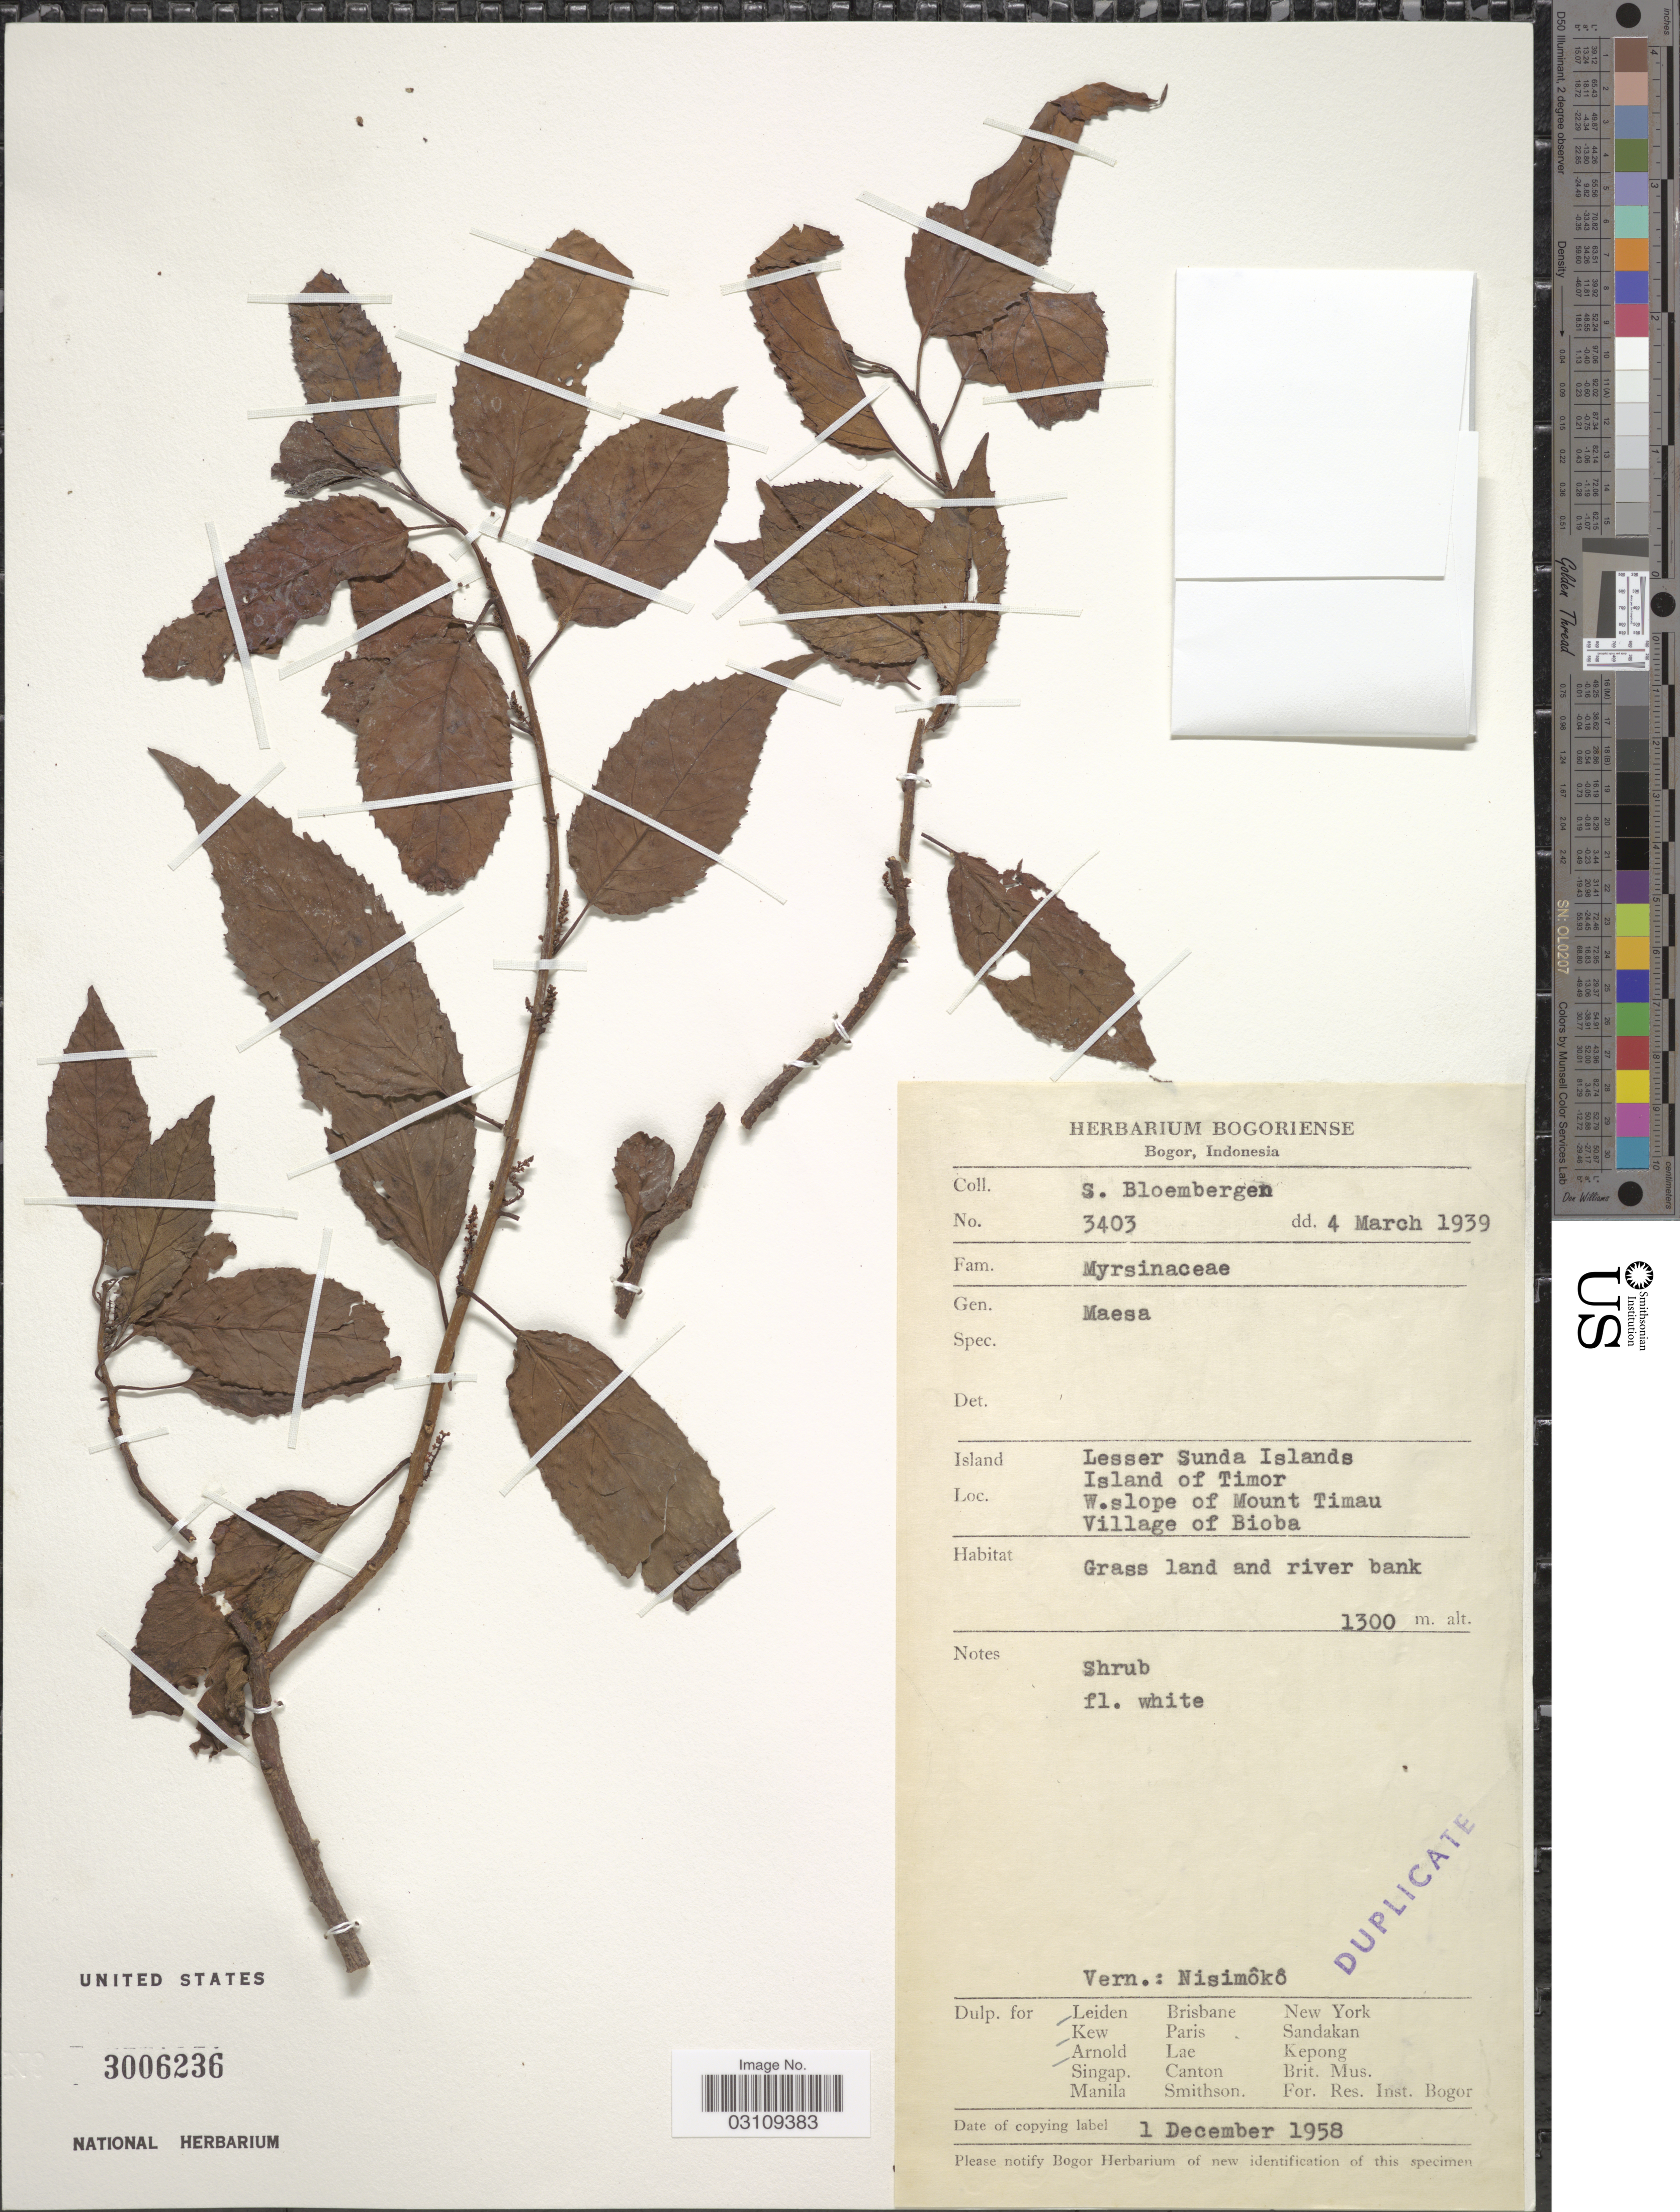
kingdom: Plantae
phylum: Tracheophyta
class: Magnoliopsida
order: Ericales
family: Primulaceae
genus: Maesa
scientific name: Maesa sp.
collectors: S. Bloembergen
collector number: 3403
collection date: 1939-03-04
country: Indonesia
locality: Island Lesser Sunda Islands, Island of Timor, W. slope of Mount Timau, Village of Bioba.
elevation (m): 1300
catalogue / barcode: US 3006236